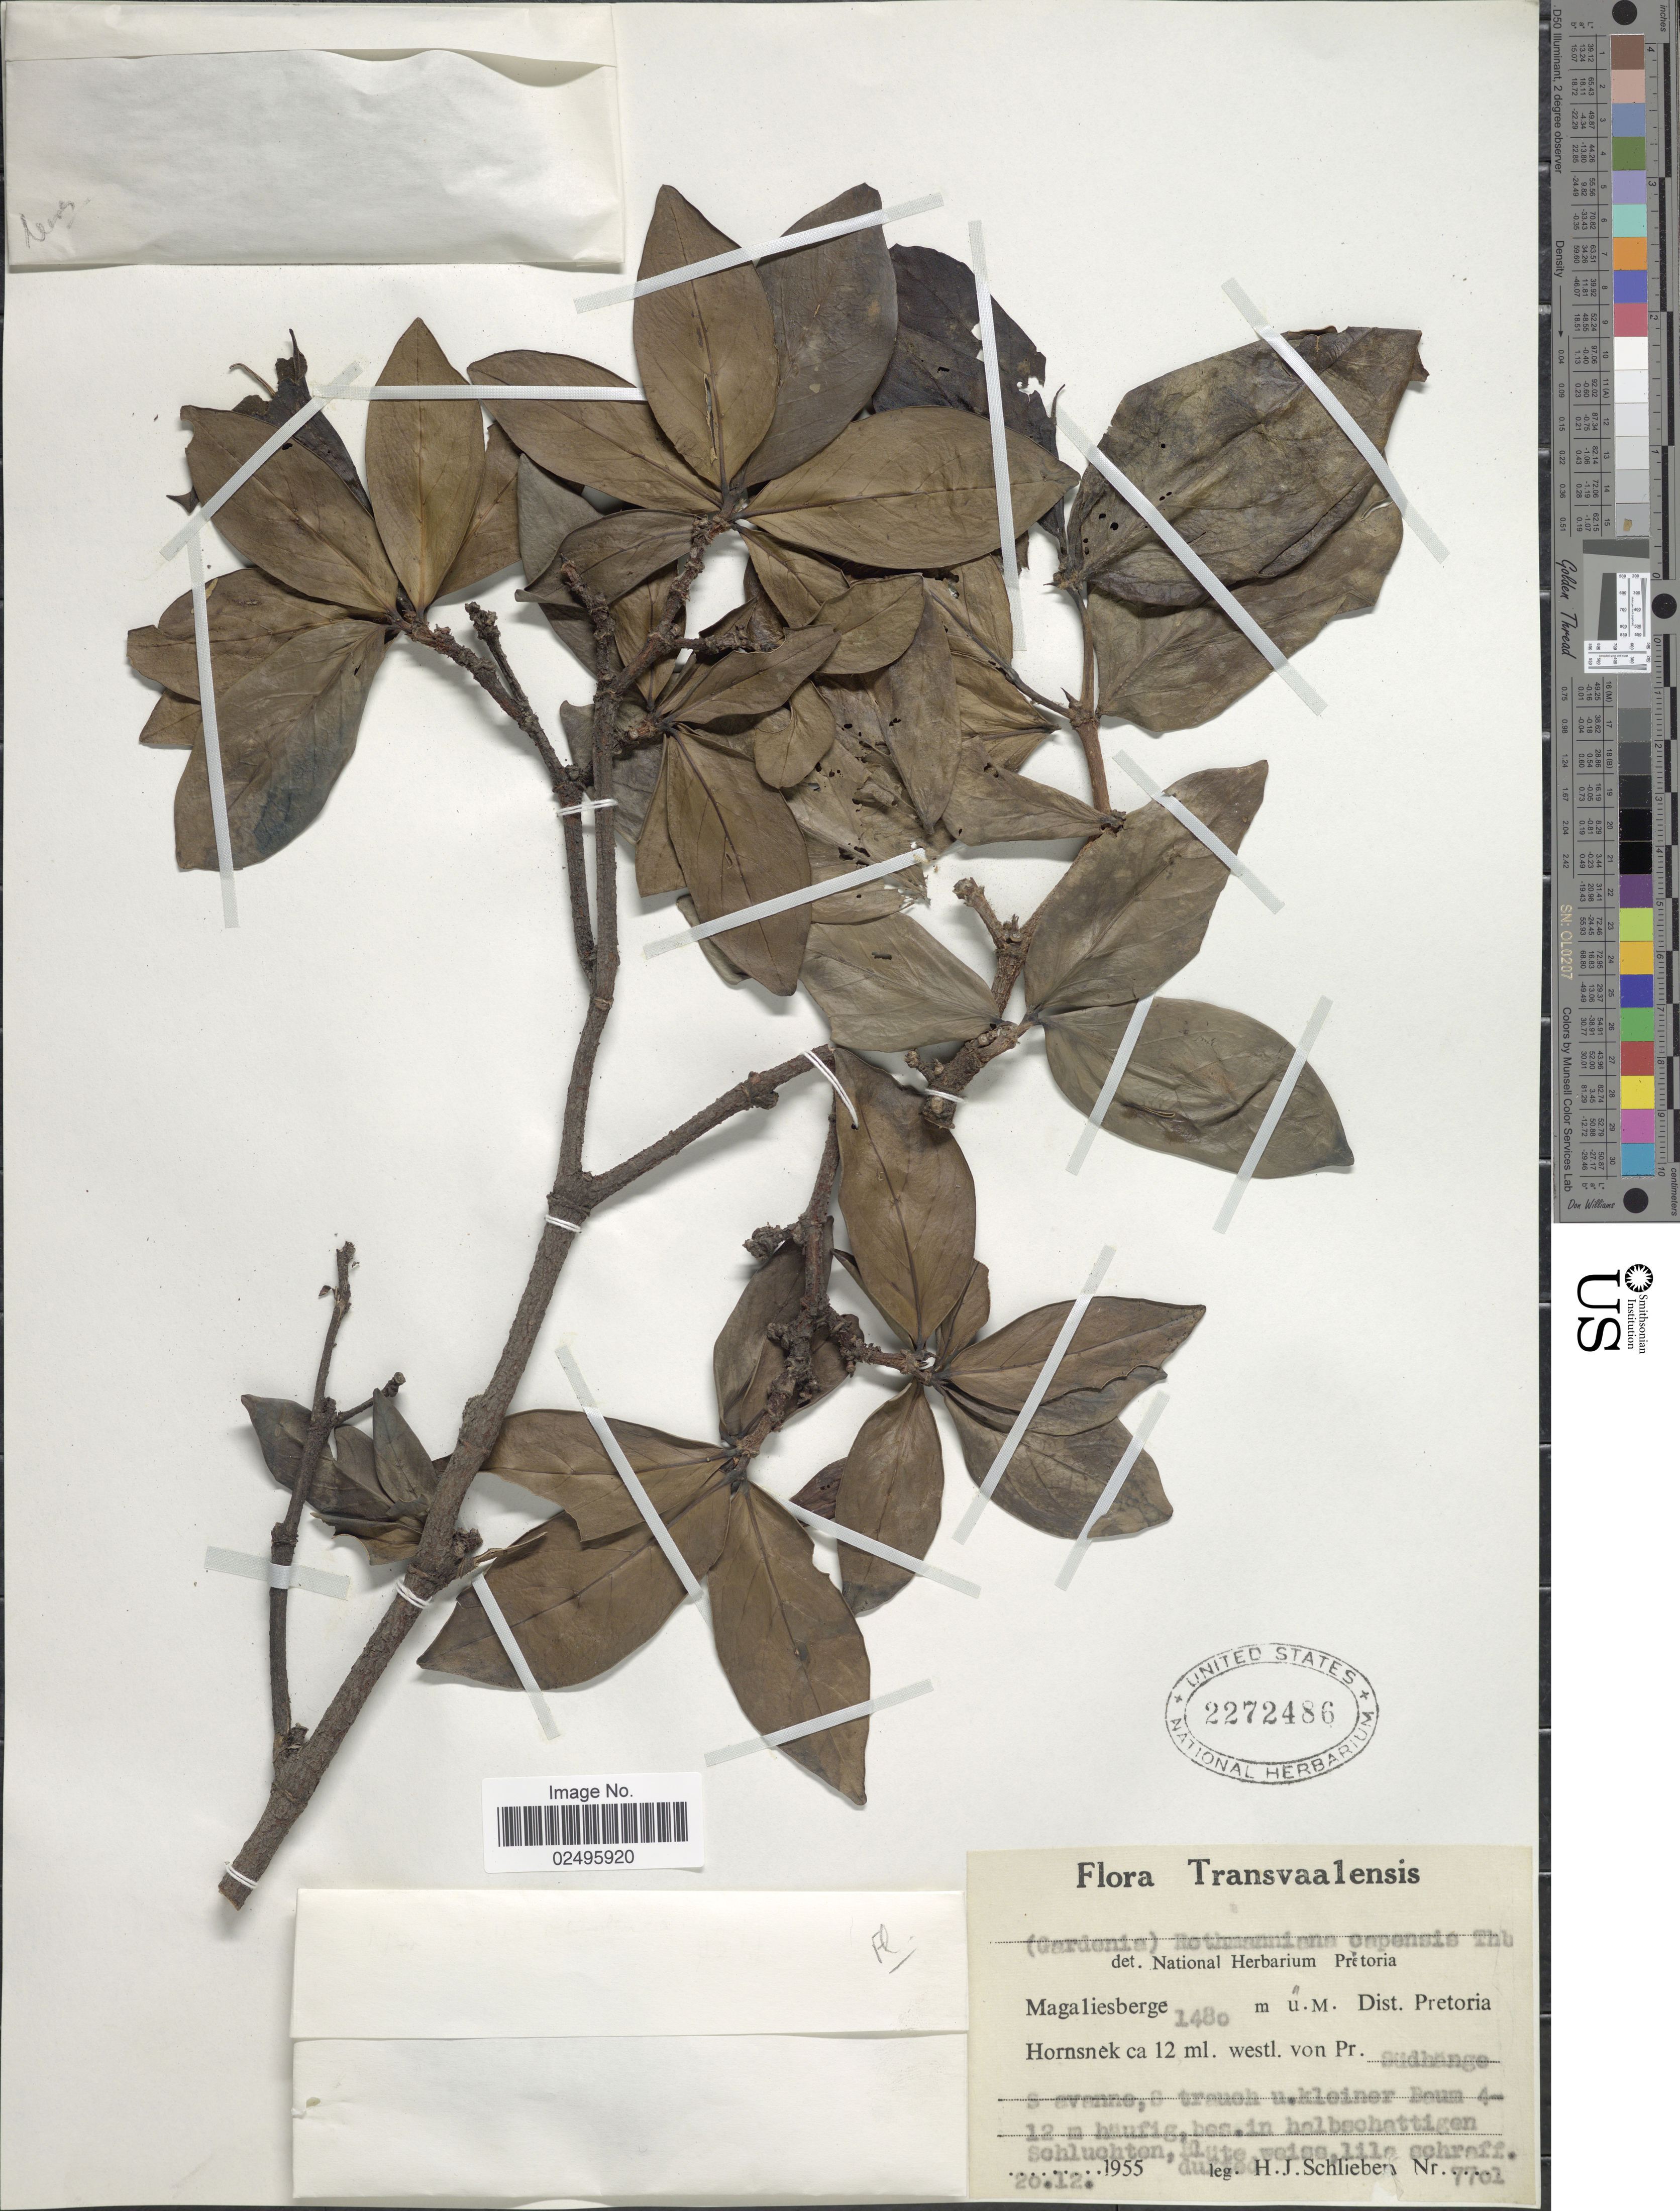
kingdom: Plantae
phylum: Tracheophyta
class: Magnoliopsida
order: Gentianales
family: Rubiaceae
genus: Rothmannia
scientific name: Rothmannia capensis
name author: Thunb.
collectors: H. J. Schlieben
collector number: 7701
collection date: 1955-12-20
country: South Africa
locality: Transvaalensis. Magaliesberge. Dist. Pretoria. Hornsnek ca 12 ml. westl. von Pr. Sudhange.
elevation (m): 1480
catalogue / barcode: US 2272486